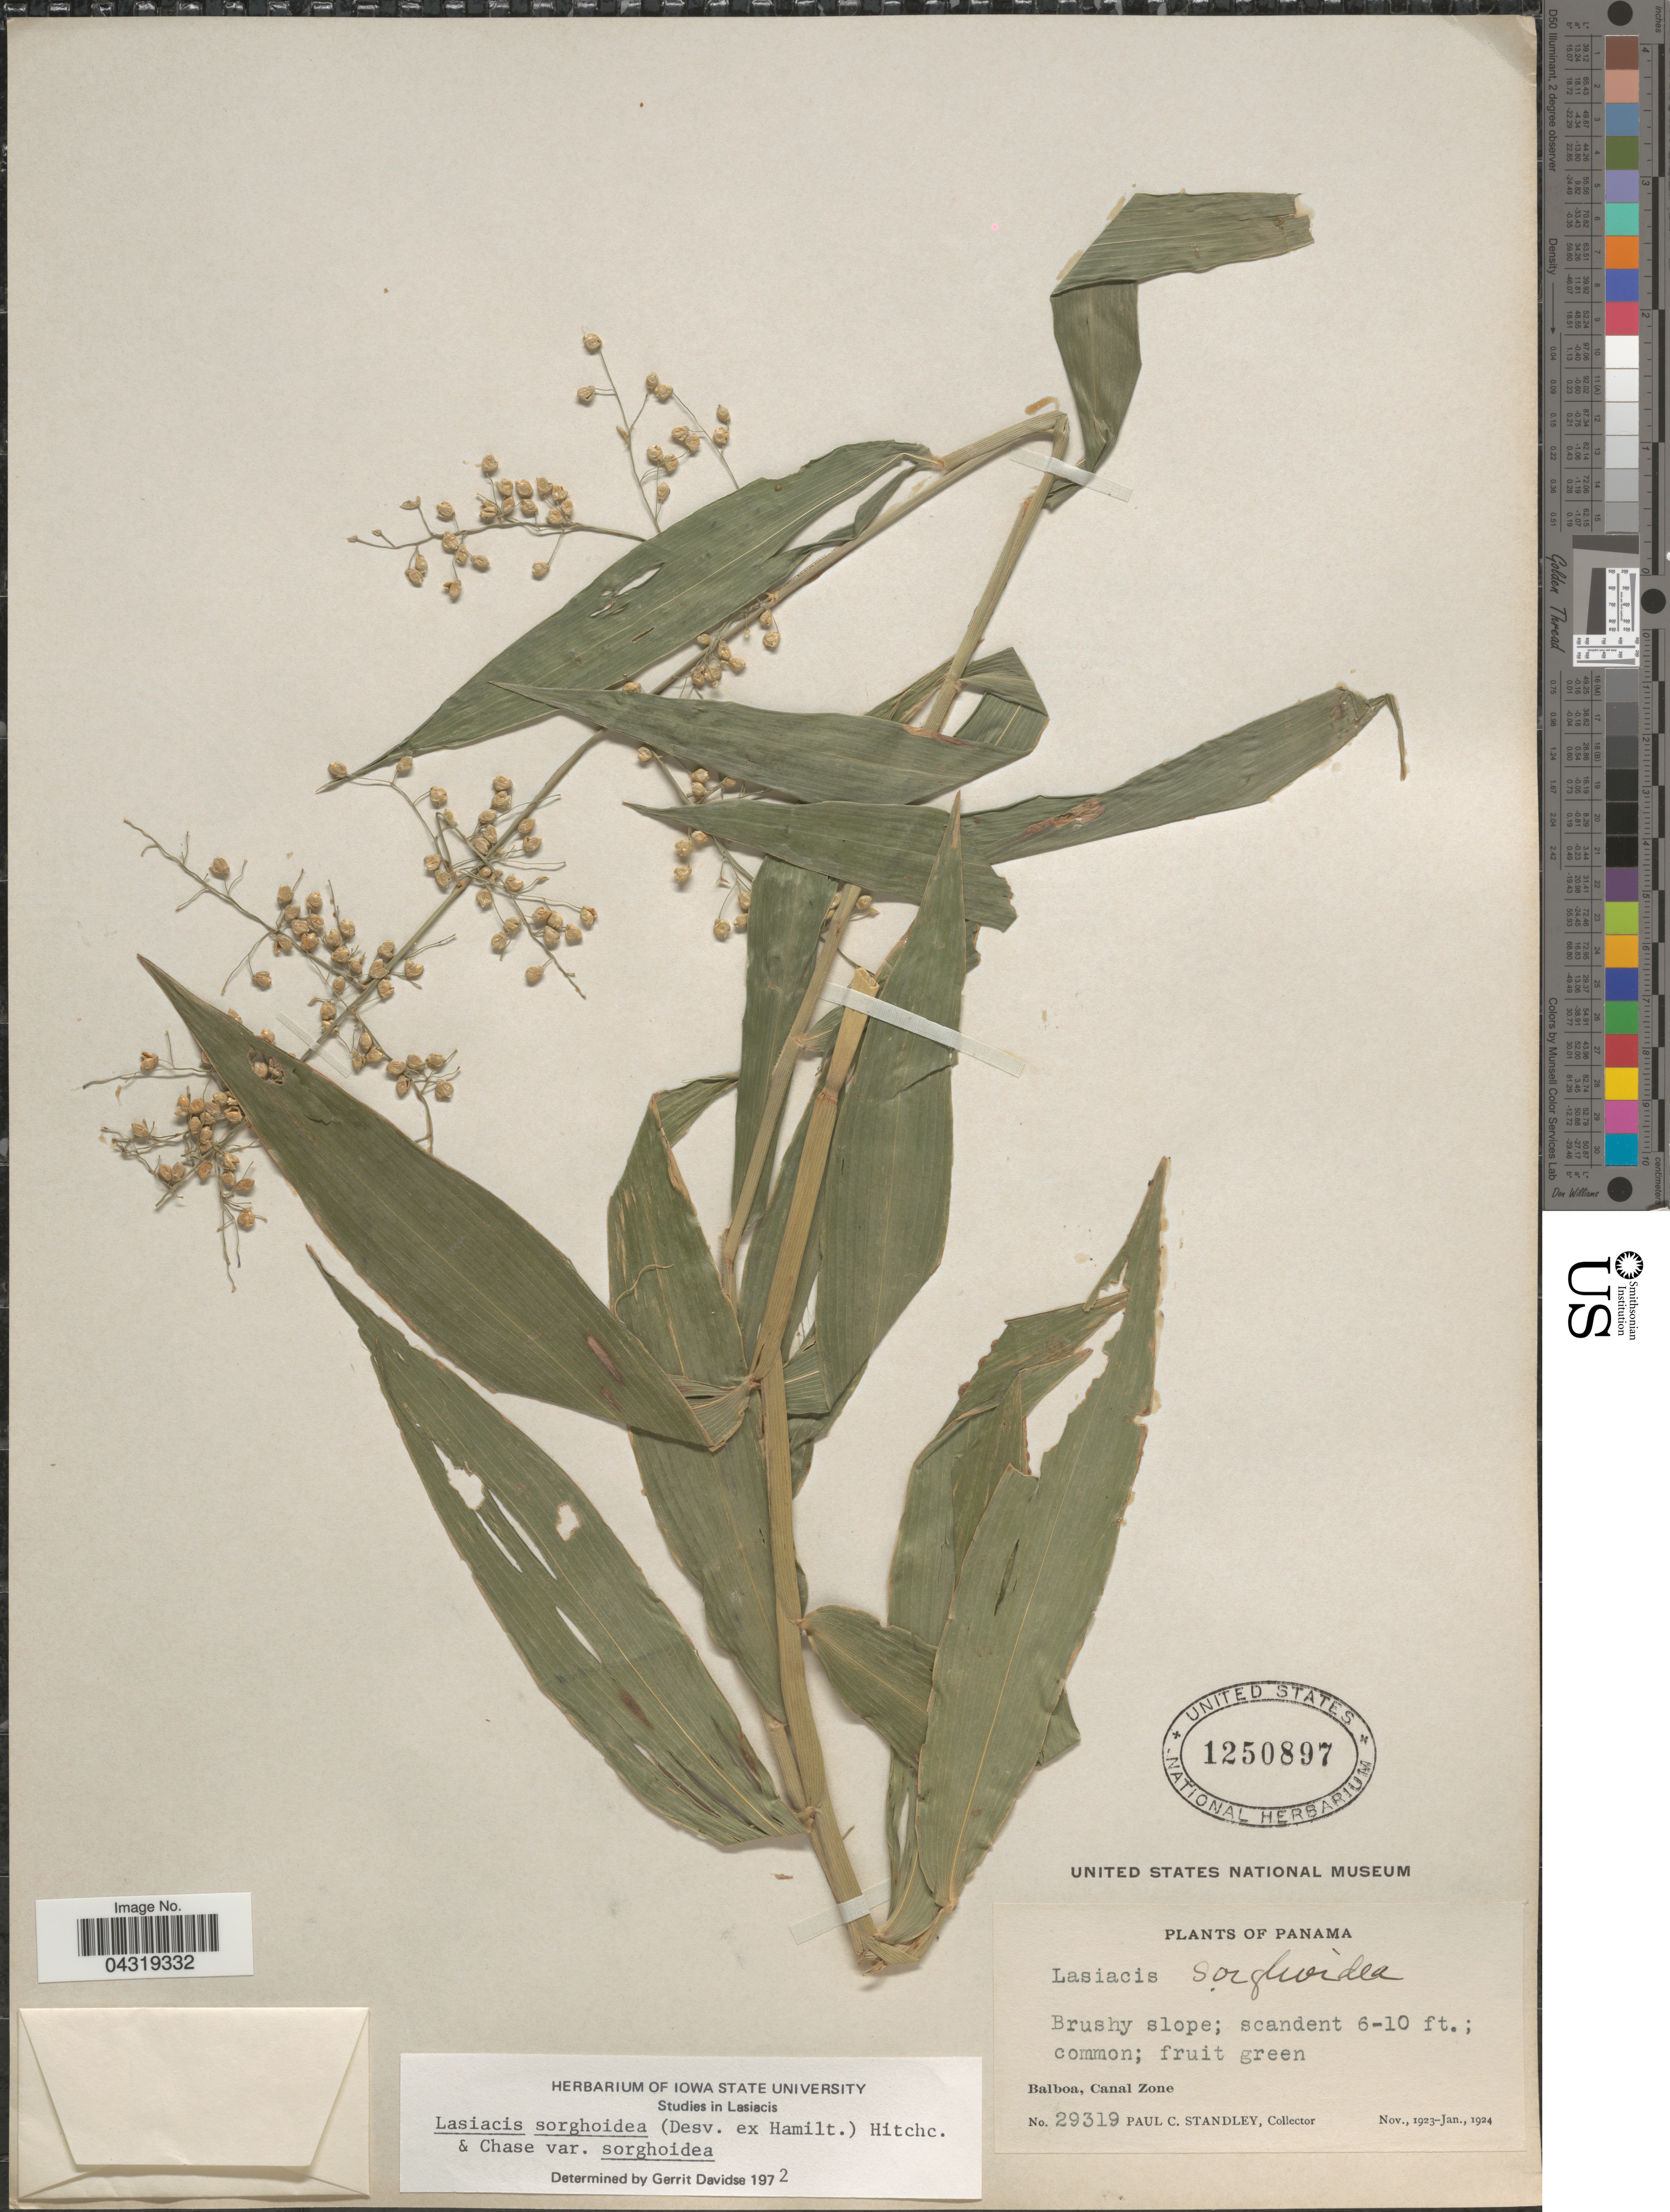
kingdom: Plantae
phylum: Tracheophyta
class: Liliopsida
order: Poales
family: Poaceae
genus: Lasiacis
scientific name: Lasiacis sorghoidea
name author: (Desv. ex Ham.) Hitchc. & Chase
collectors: P. C. Standley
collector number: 29319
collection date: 1923-11/1924-01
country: Panama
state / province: Colón / Panamá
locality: Balboa, Canal Zone.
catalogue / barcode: US 1250897